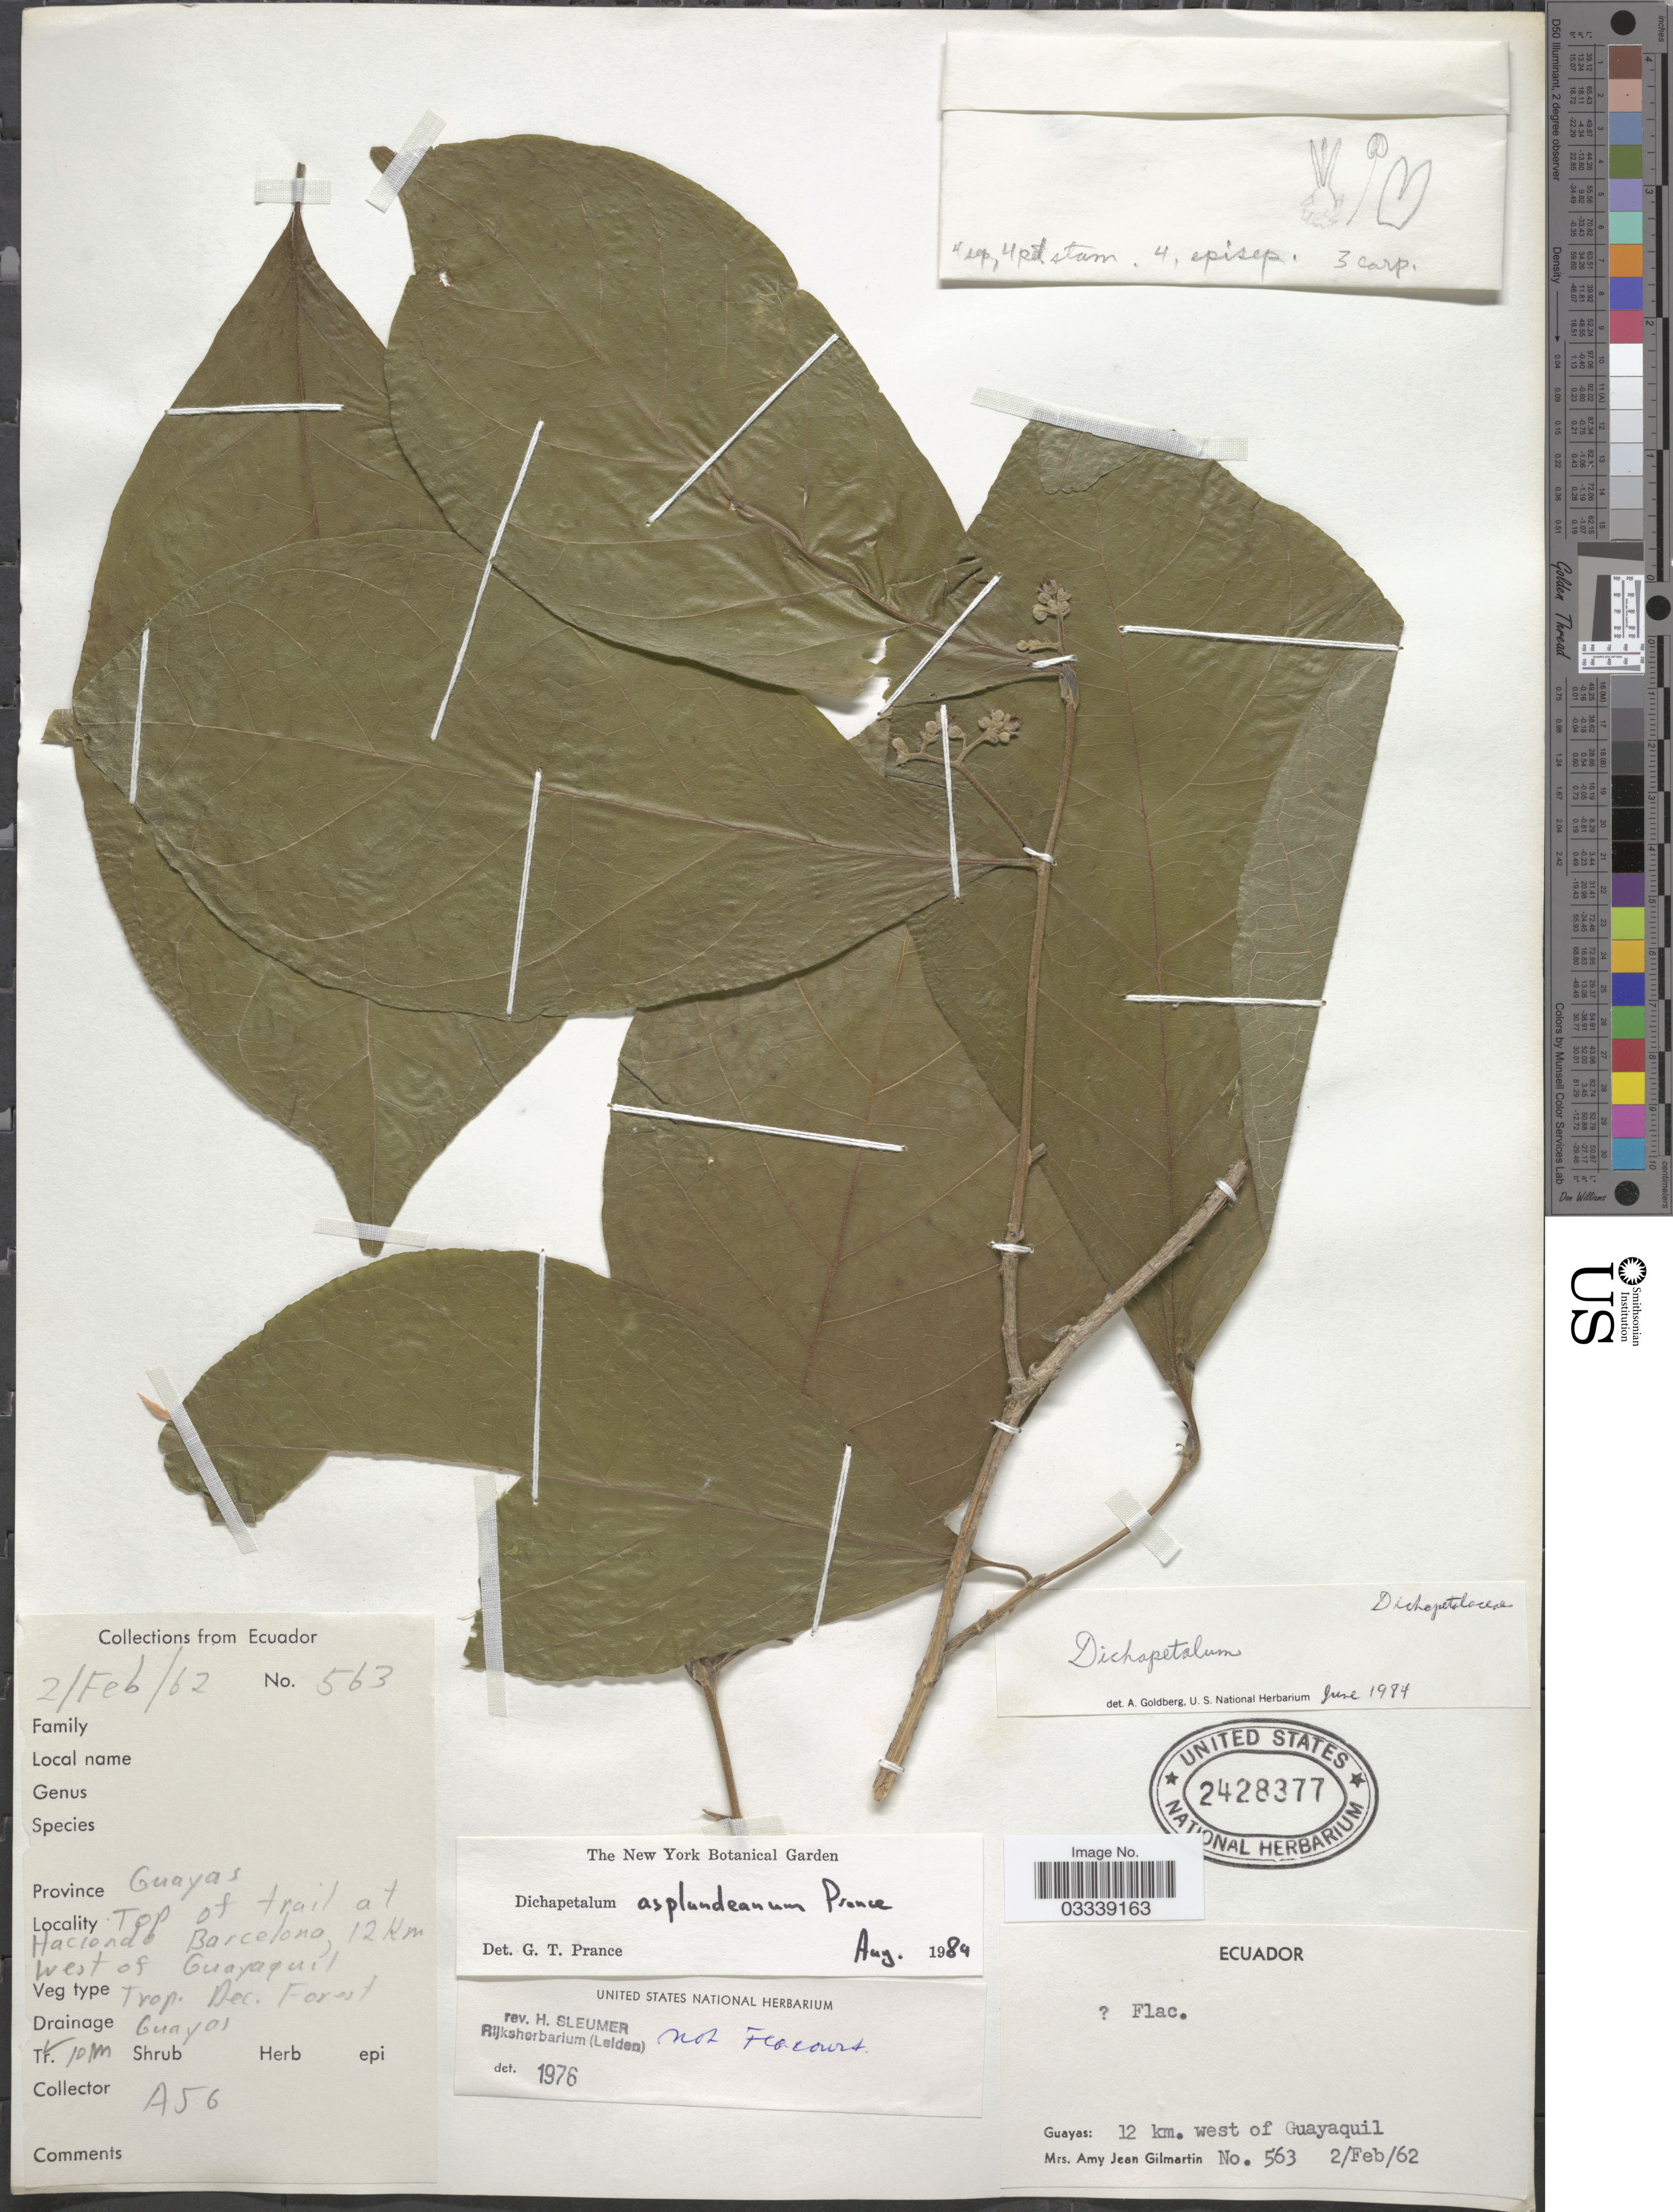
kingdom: Plantae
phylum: Tracheophyta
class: Magnoliopsida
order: Malpighiales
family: Dichapetalaceae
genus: Dichapetalum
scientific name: Dichapetalum asplundeanum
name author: Prance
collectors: A. J. Gilmartin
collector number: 563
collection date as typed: Transcribed d/m/y: 2/2/62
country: Ecuador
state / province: Guayas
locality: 12 km. west of Guayaquil. Top of trail at Hacienda Barcelona.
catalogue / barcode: US 2428377